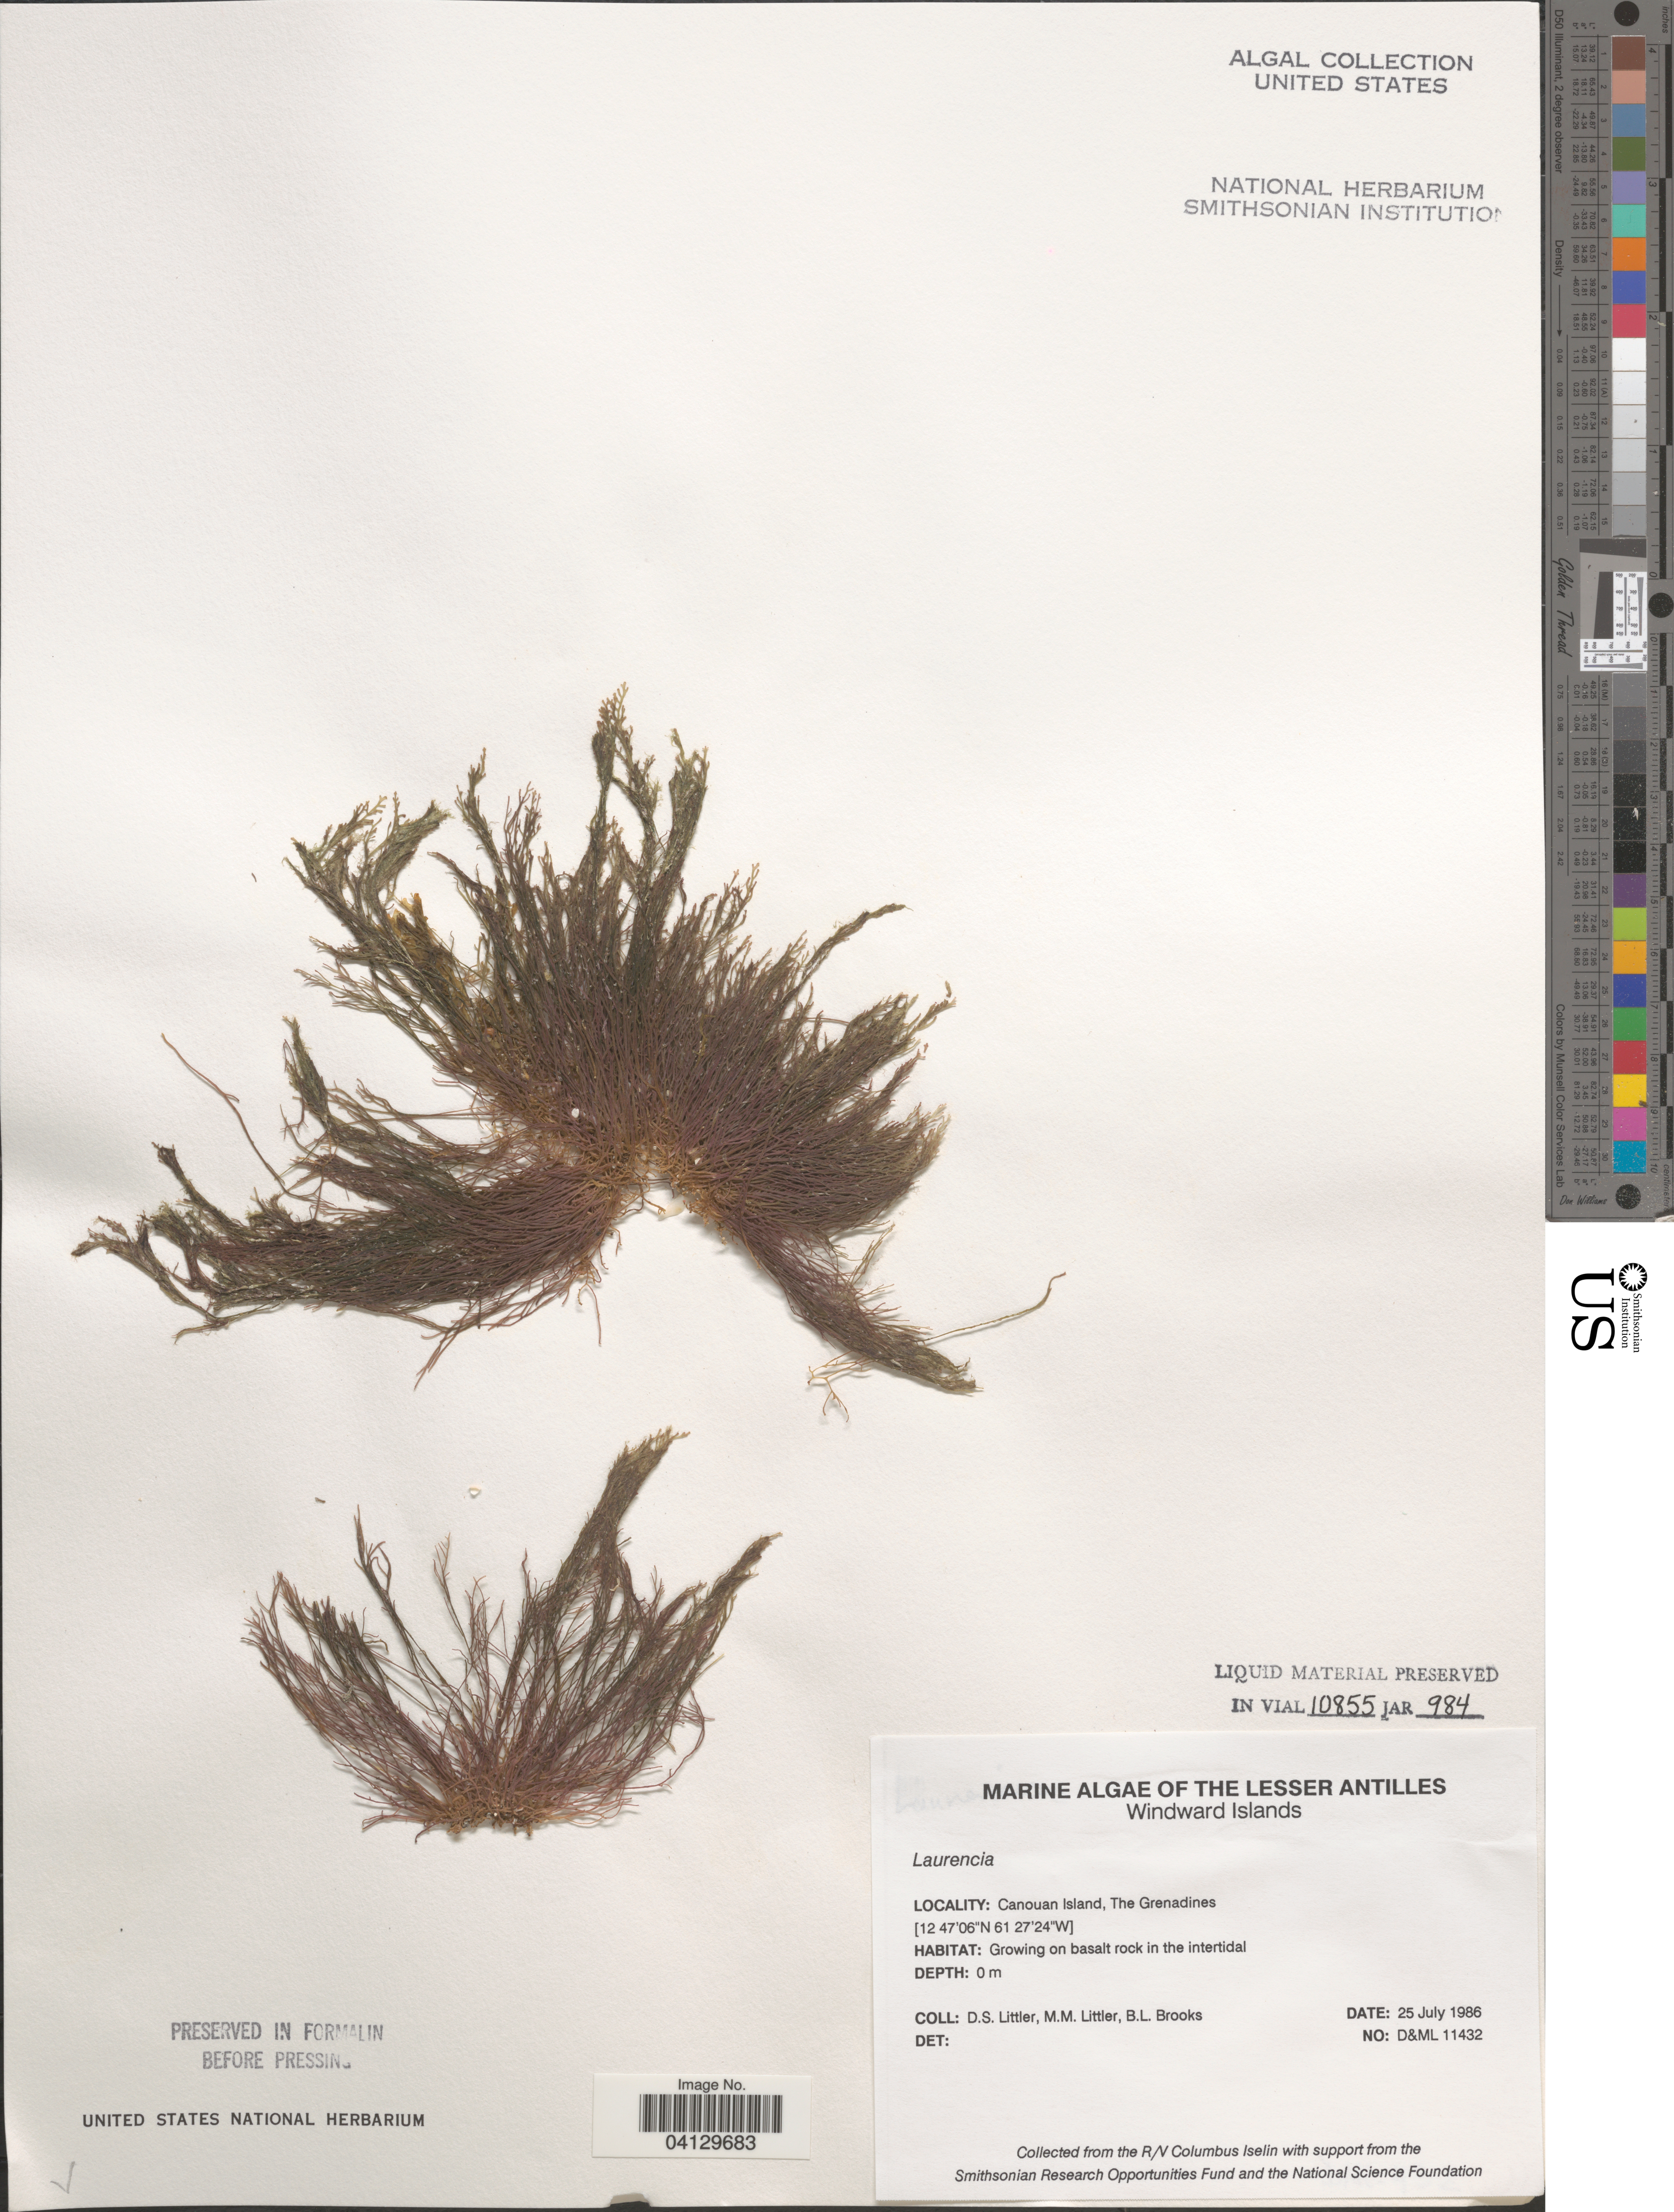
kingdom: Plantae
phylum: Rhodophyta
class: Florideophyceae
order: Ceramiales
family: Rhodomelaceae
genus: Laurencia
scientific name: Laurencia sp.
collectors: D. S. Littler & B. Brooks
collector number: D&ML11432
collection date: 1986-07-25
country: St. Vincent - Grenadines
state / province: Grenadines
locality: The Lesser Antilles. Windward Islands. Canouan Island, The Grenadines.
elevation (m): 0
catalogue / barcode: US 328724